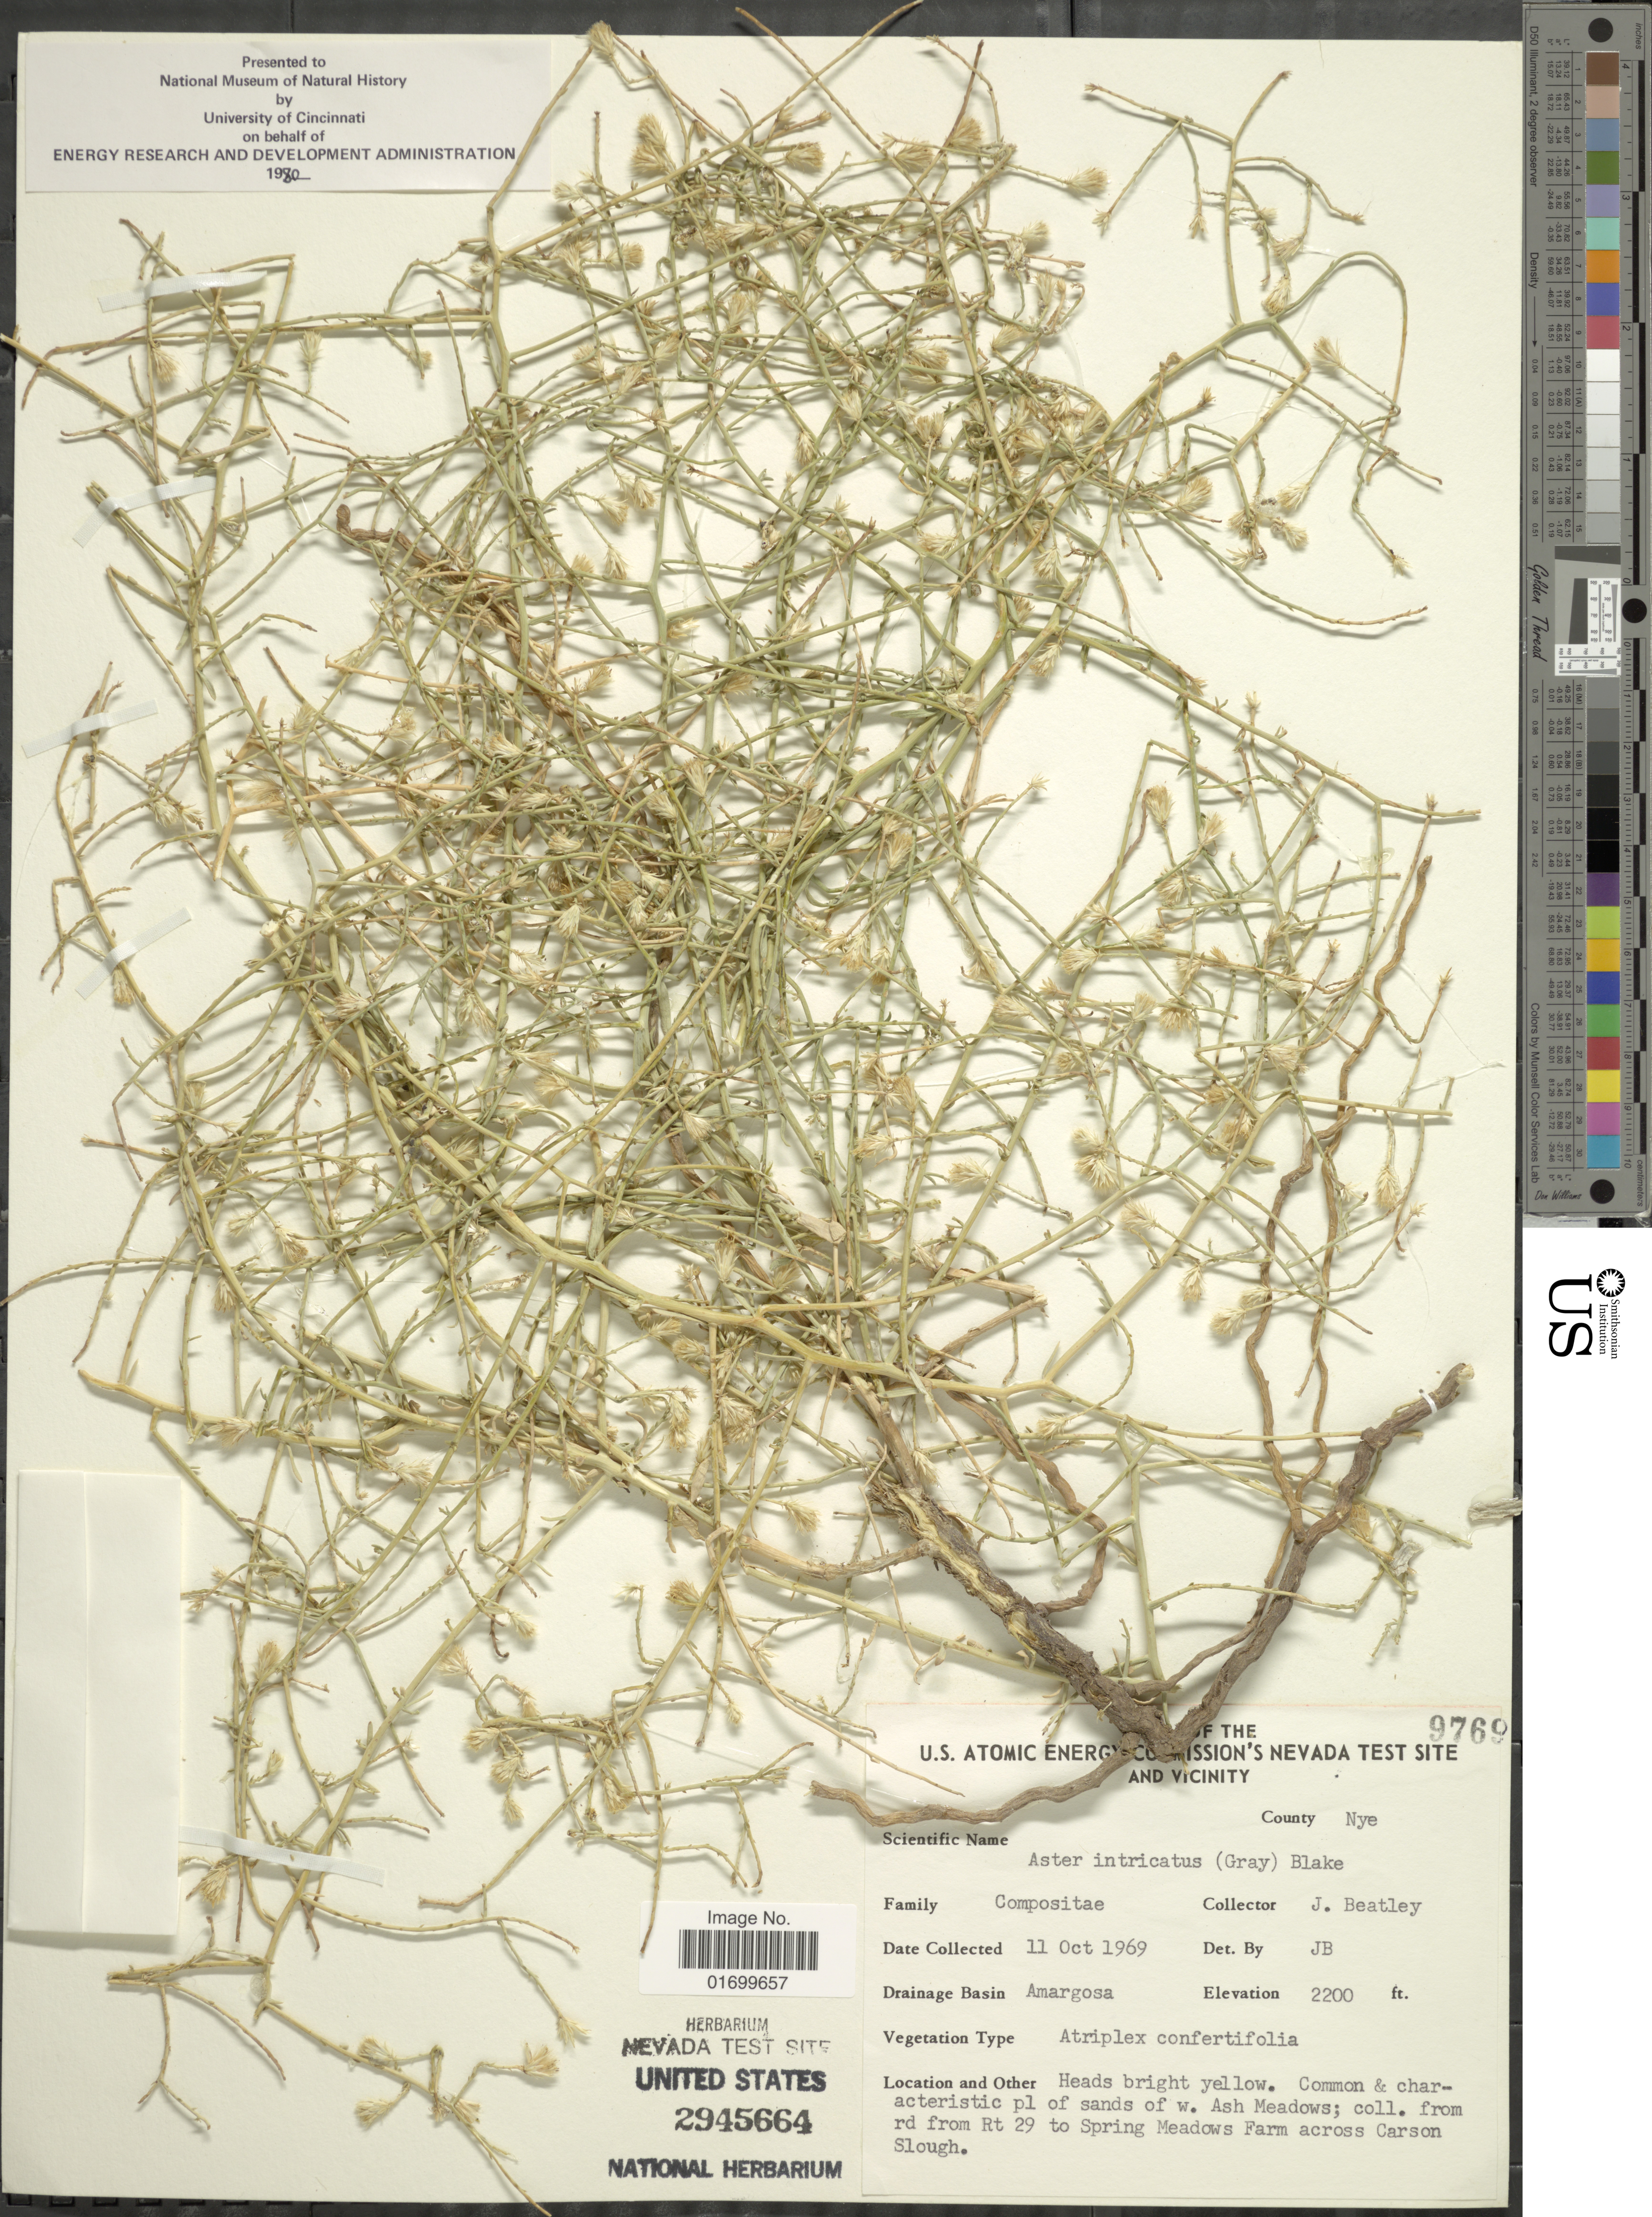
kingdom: Plantae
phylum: Tracheophyta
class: Magnoliopsida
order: Asterales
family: Asteraceae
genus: Machaeranthera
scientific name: Machaeranthera carnosa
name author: (A. Gray) G.L. Nesom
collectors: J. C. Beatley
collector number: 9769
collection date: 1969-10-11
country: United States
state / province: Nevada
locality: Drainage Basin Amargosa, from rd from Rt 29 to Spring Meadows Farm across Carson Slough.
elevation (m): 671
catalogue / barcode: US 2945664